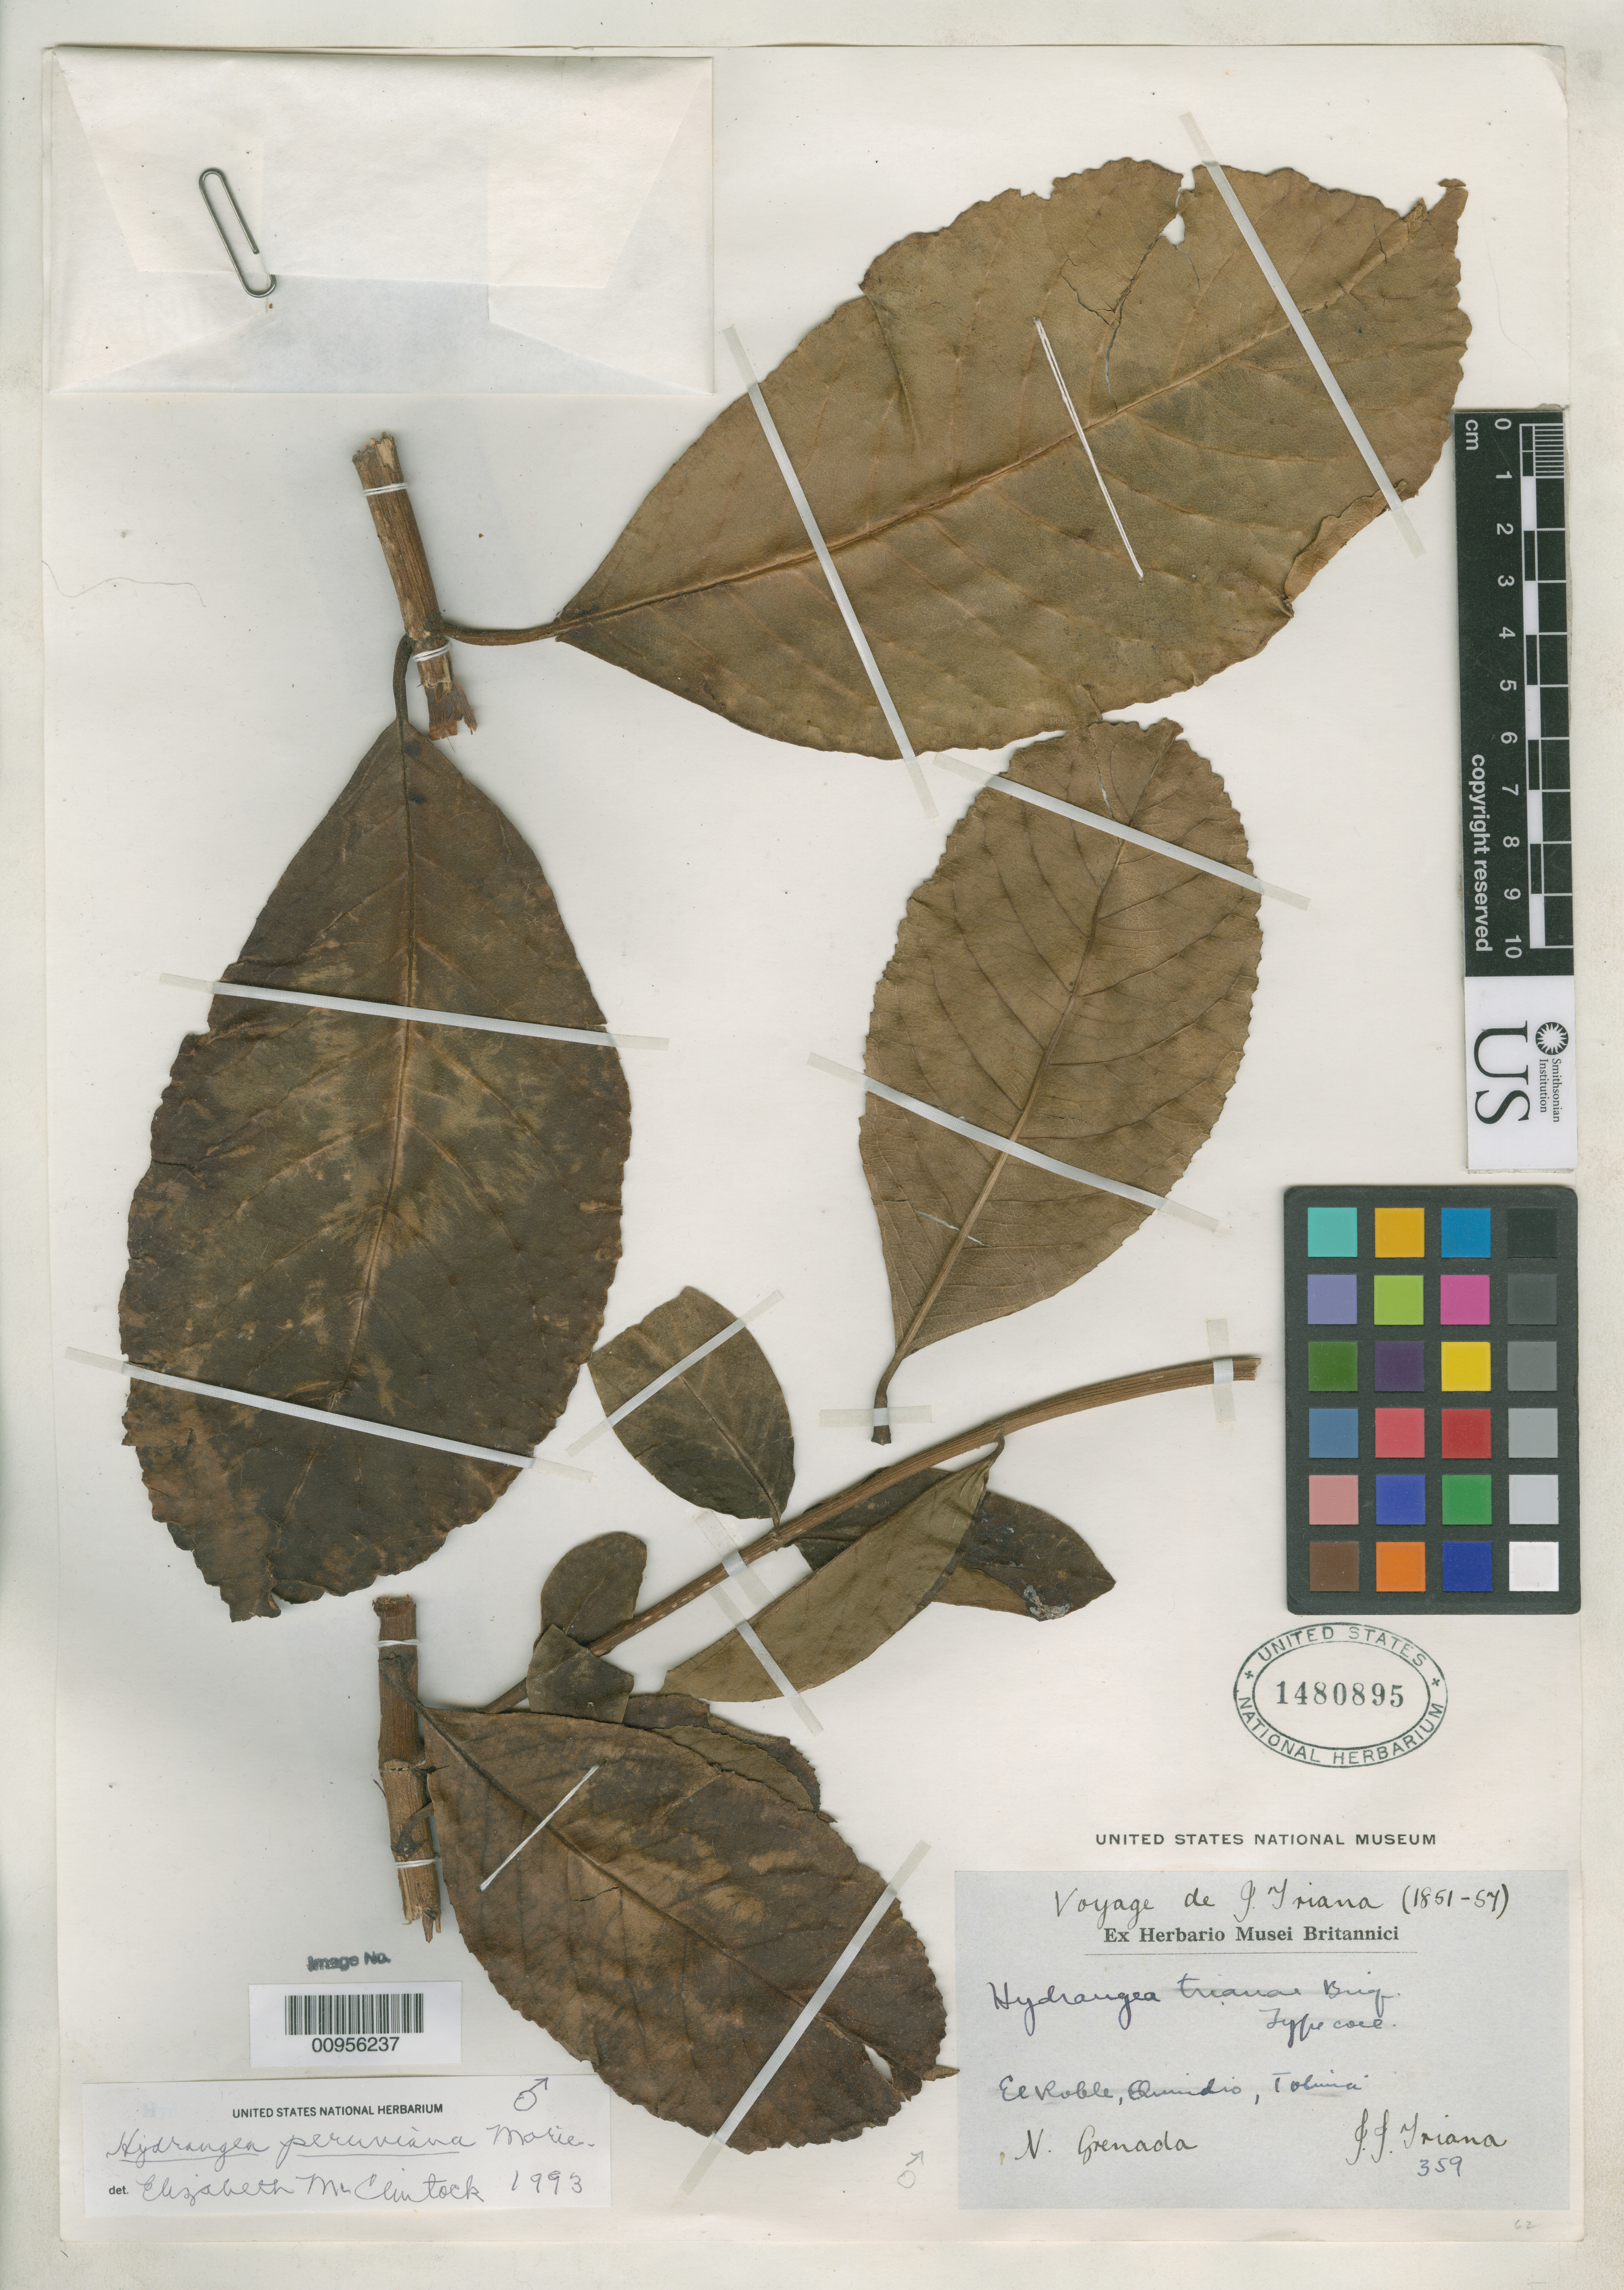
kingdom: Plantae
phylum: Tracheophyta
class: Magnoliopsida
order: Cornales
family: Hydrangeaceae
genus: Hydrangea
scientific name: Hydrangea trianae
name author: Briq.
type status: Possible Isolectotype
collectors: J. J. Triana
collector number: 359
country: Colombia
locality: N. Grenada. [added to label, "El Roble, Quindio, Tolima"]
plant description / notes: Several Triana collections at US, type status unclear (isolectotypes, syntypes, or not types?). Protologue cites "El Roble (Qiundiu) et Manigales, alt. 1600-2000 m."; McClintock (1957, effective lectotypification) cites type as "Tolima: Quindío".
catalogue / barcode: US 1480895